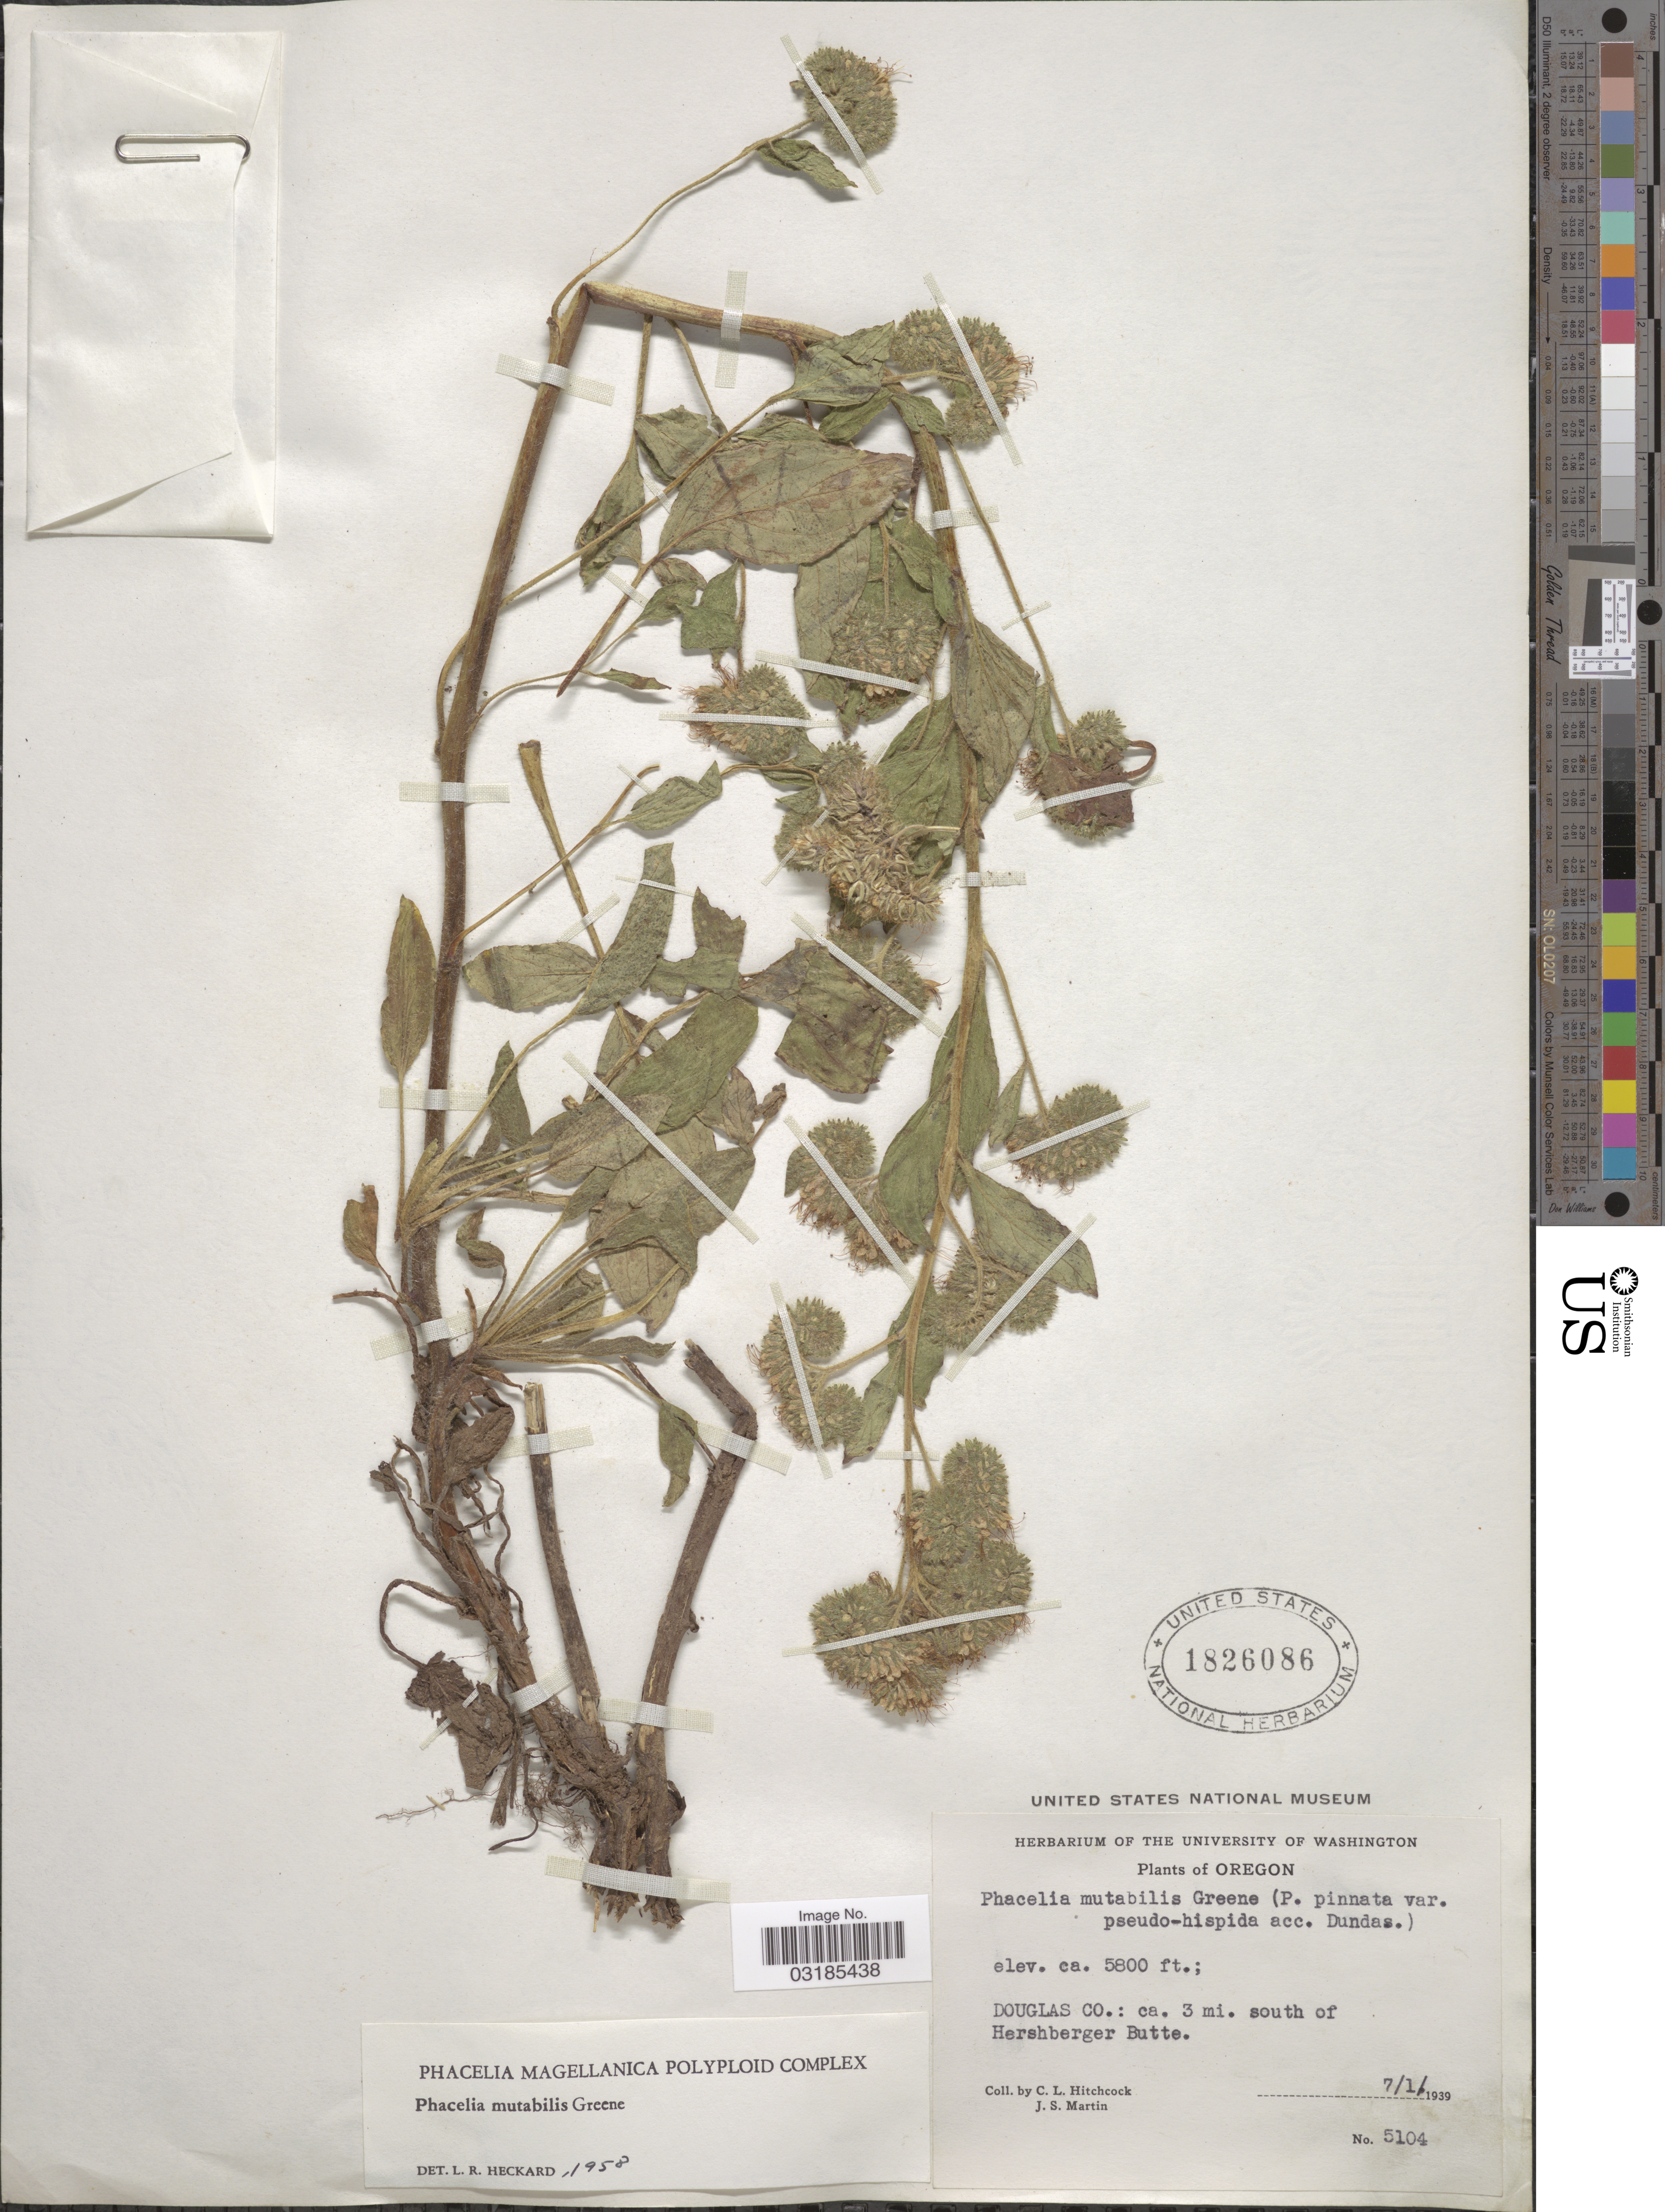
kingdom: Plantae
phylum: Tracheophyta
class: Magnoliopsida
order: Boraginales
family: Hydrophyllaceae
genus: Phacelia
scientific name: Phacelia mutabilis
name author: Greene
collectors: C. L. Hitchcock & J. S. Martin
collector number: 5104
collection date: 1939-07-01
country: United States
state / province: Oregon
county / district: Douglas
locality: Douglas Co.: ca. 3 mi. south of Hershberger Butte.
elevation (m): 1768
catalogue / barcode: US 1826086